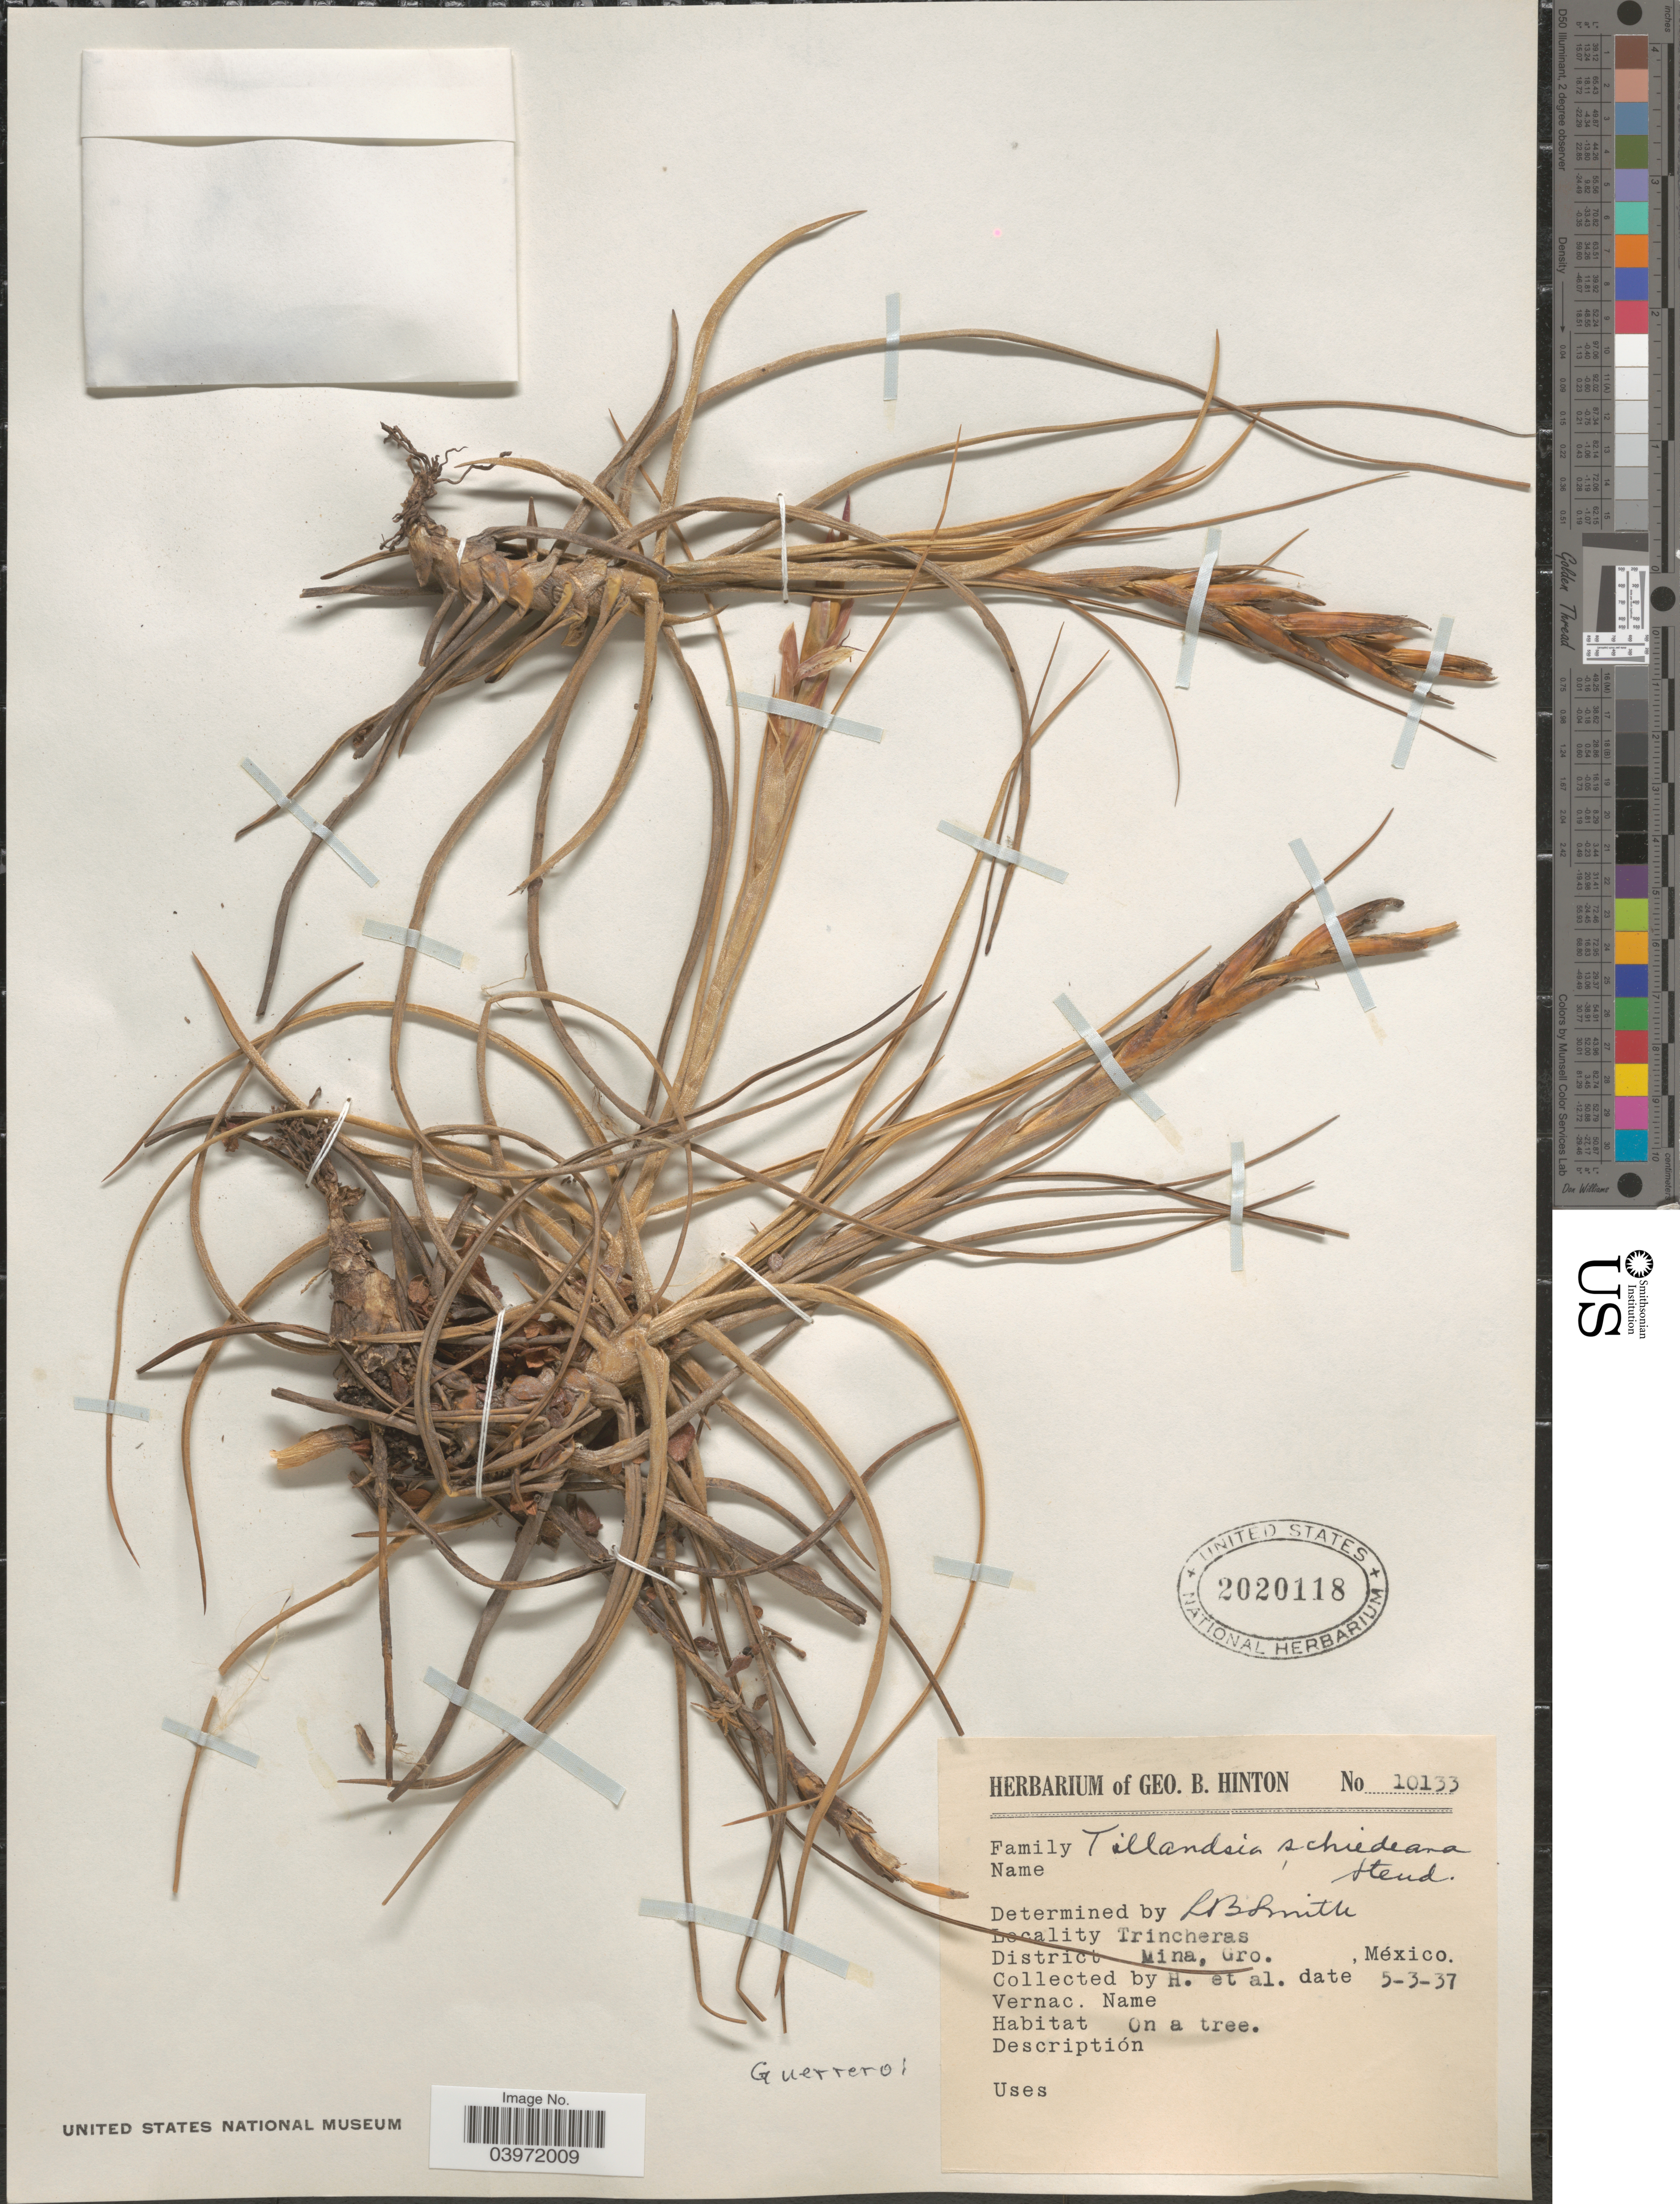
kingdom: Plantae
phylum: Tracheophyta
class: Liliopsida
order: Poales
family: Bromeliaceae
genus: Tillandsia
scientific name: Tillandsia schiedeana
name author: Steud.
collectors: G. B. Hinton & et al.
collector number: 10133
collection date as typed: Transcribed d/m/y: 5/3/37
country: Mexico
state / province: Guerrero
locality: Trincheras. District Mina.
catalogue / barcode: US 2020118